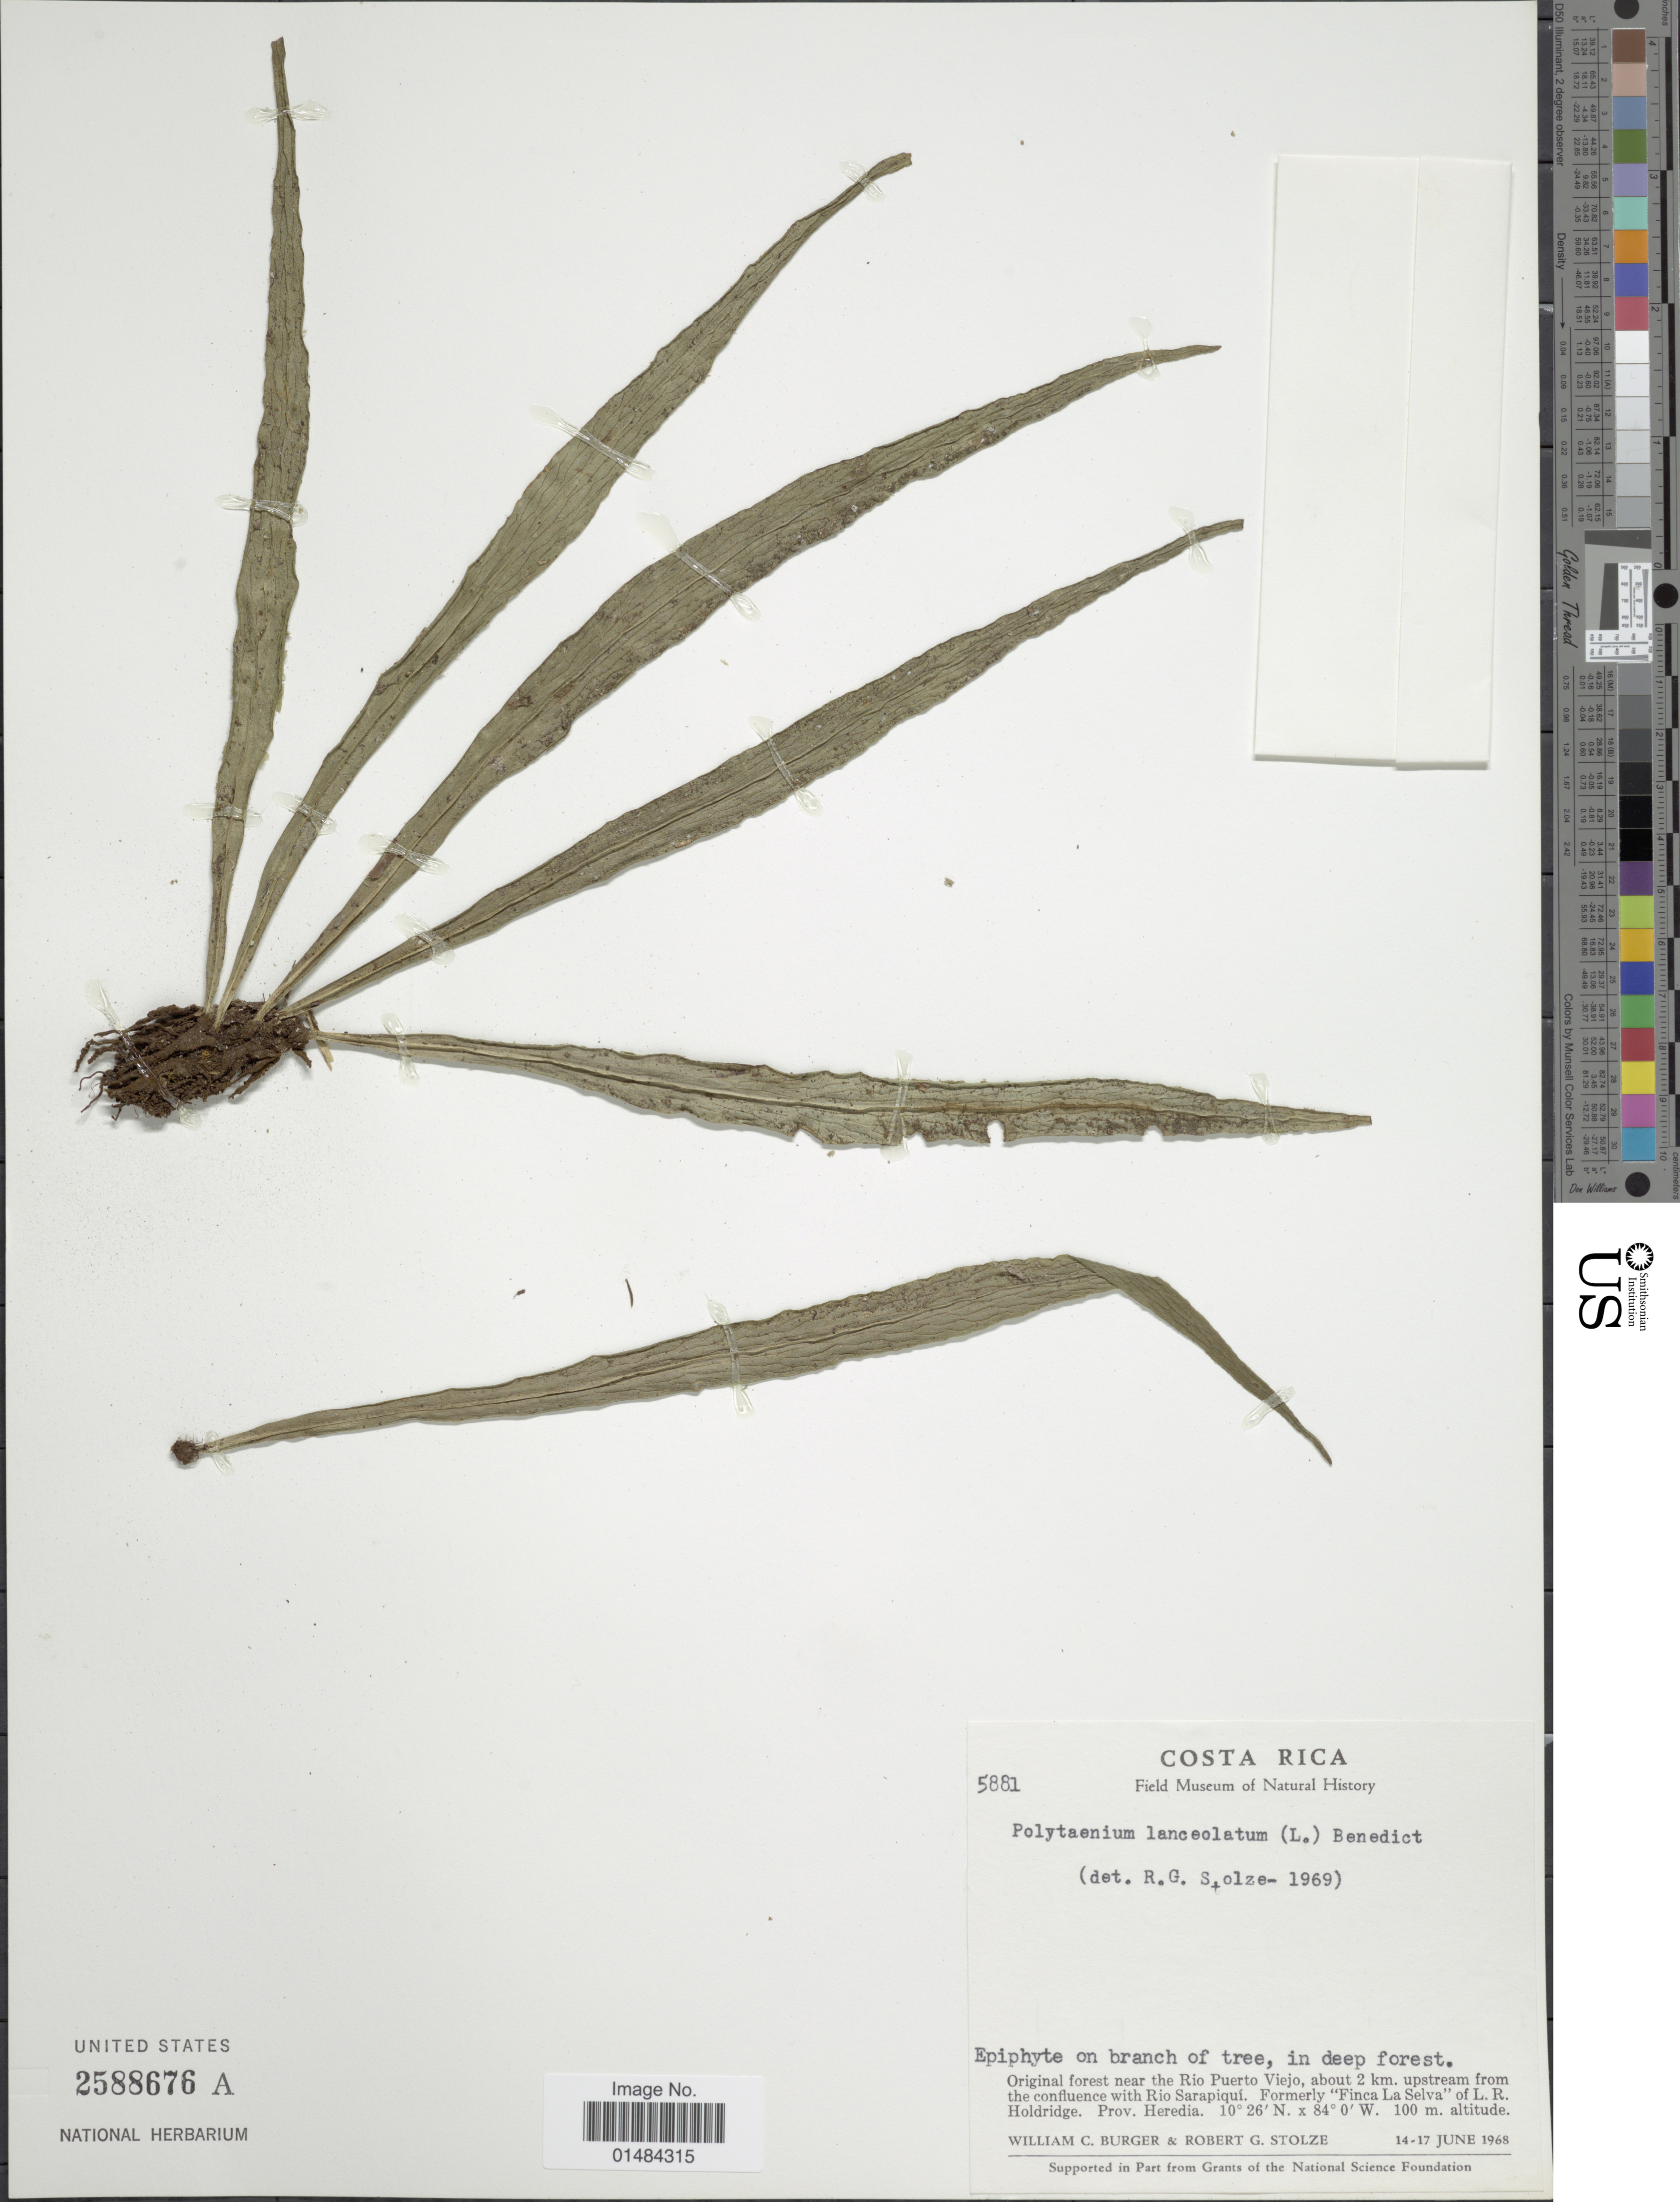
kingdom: Plantae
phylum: Tracheophyta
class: Polypodiopsida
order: Polypodiales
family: Pteridaceae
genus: Polytaenium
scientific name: Polytaenium lanceolatum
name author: (L.) Desv.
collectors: W. Burger & R. G. Stolze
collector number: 5881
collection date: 1968-06-14/1968-06-17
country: Costa Rica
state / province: Heredia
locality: Costa Rica, Orignal forest near the Rio Puerto Viejo, about 2 km. upstream from the confluence with Rio Sarapiquí. Formerly "Finca La Selva"of L. R. Holdridge.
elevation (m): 100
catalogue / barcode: US 2588676A